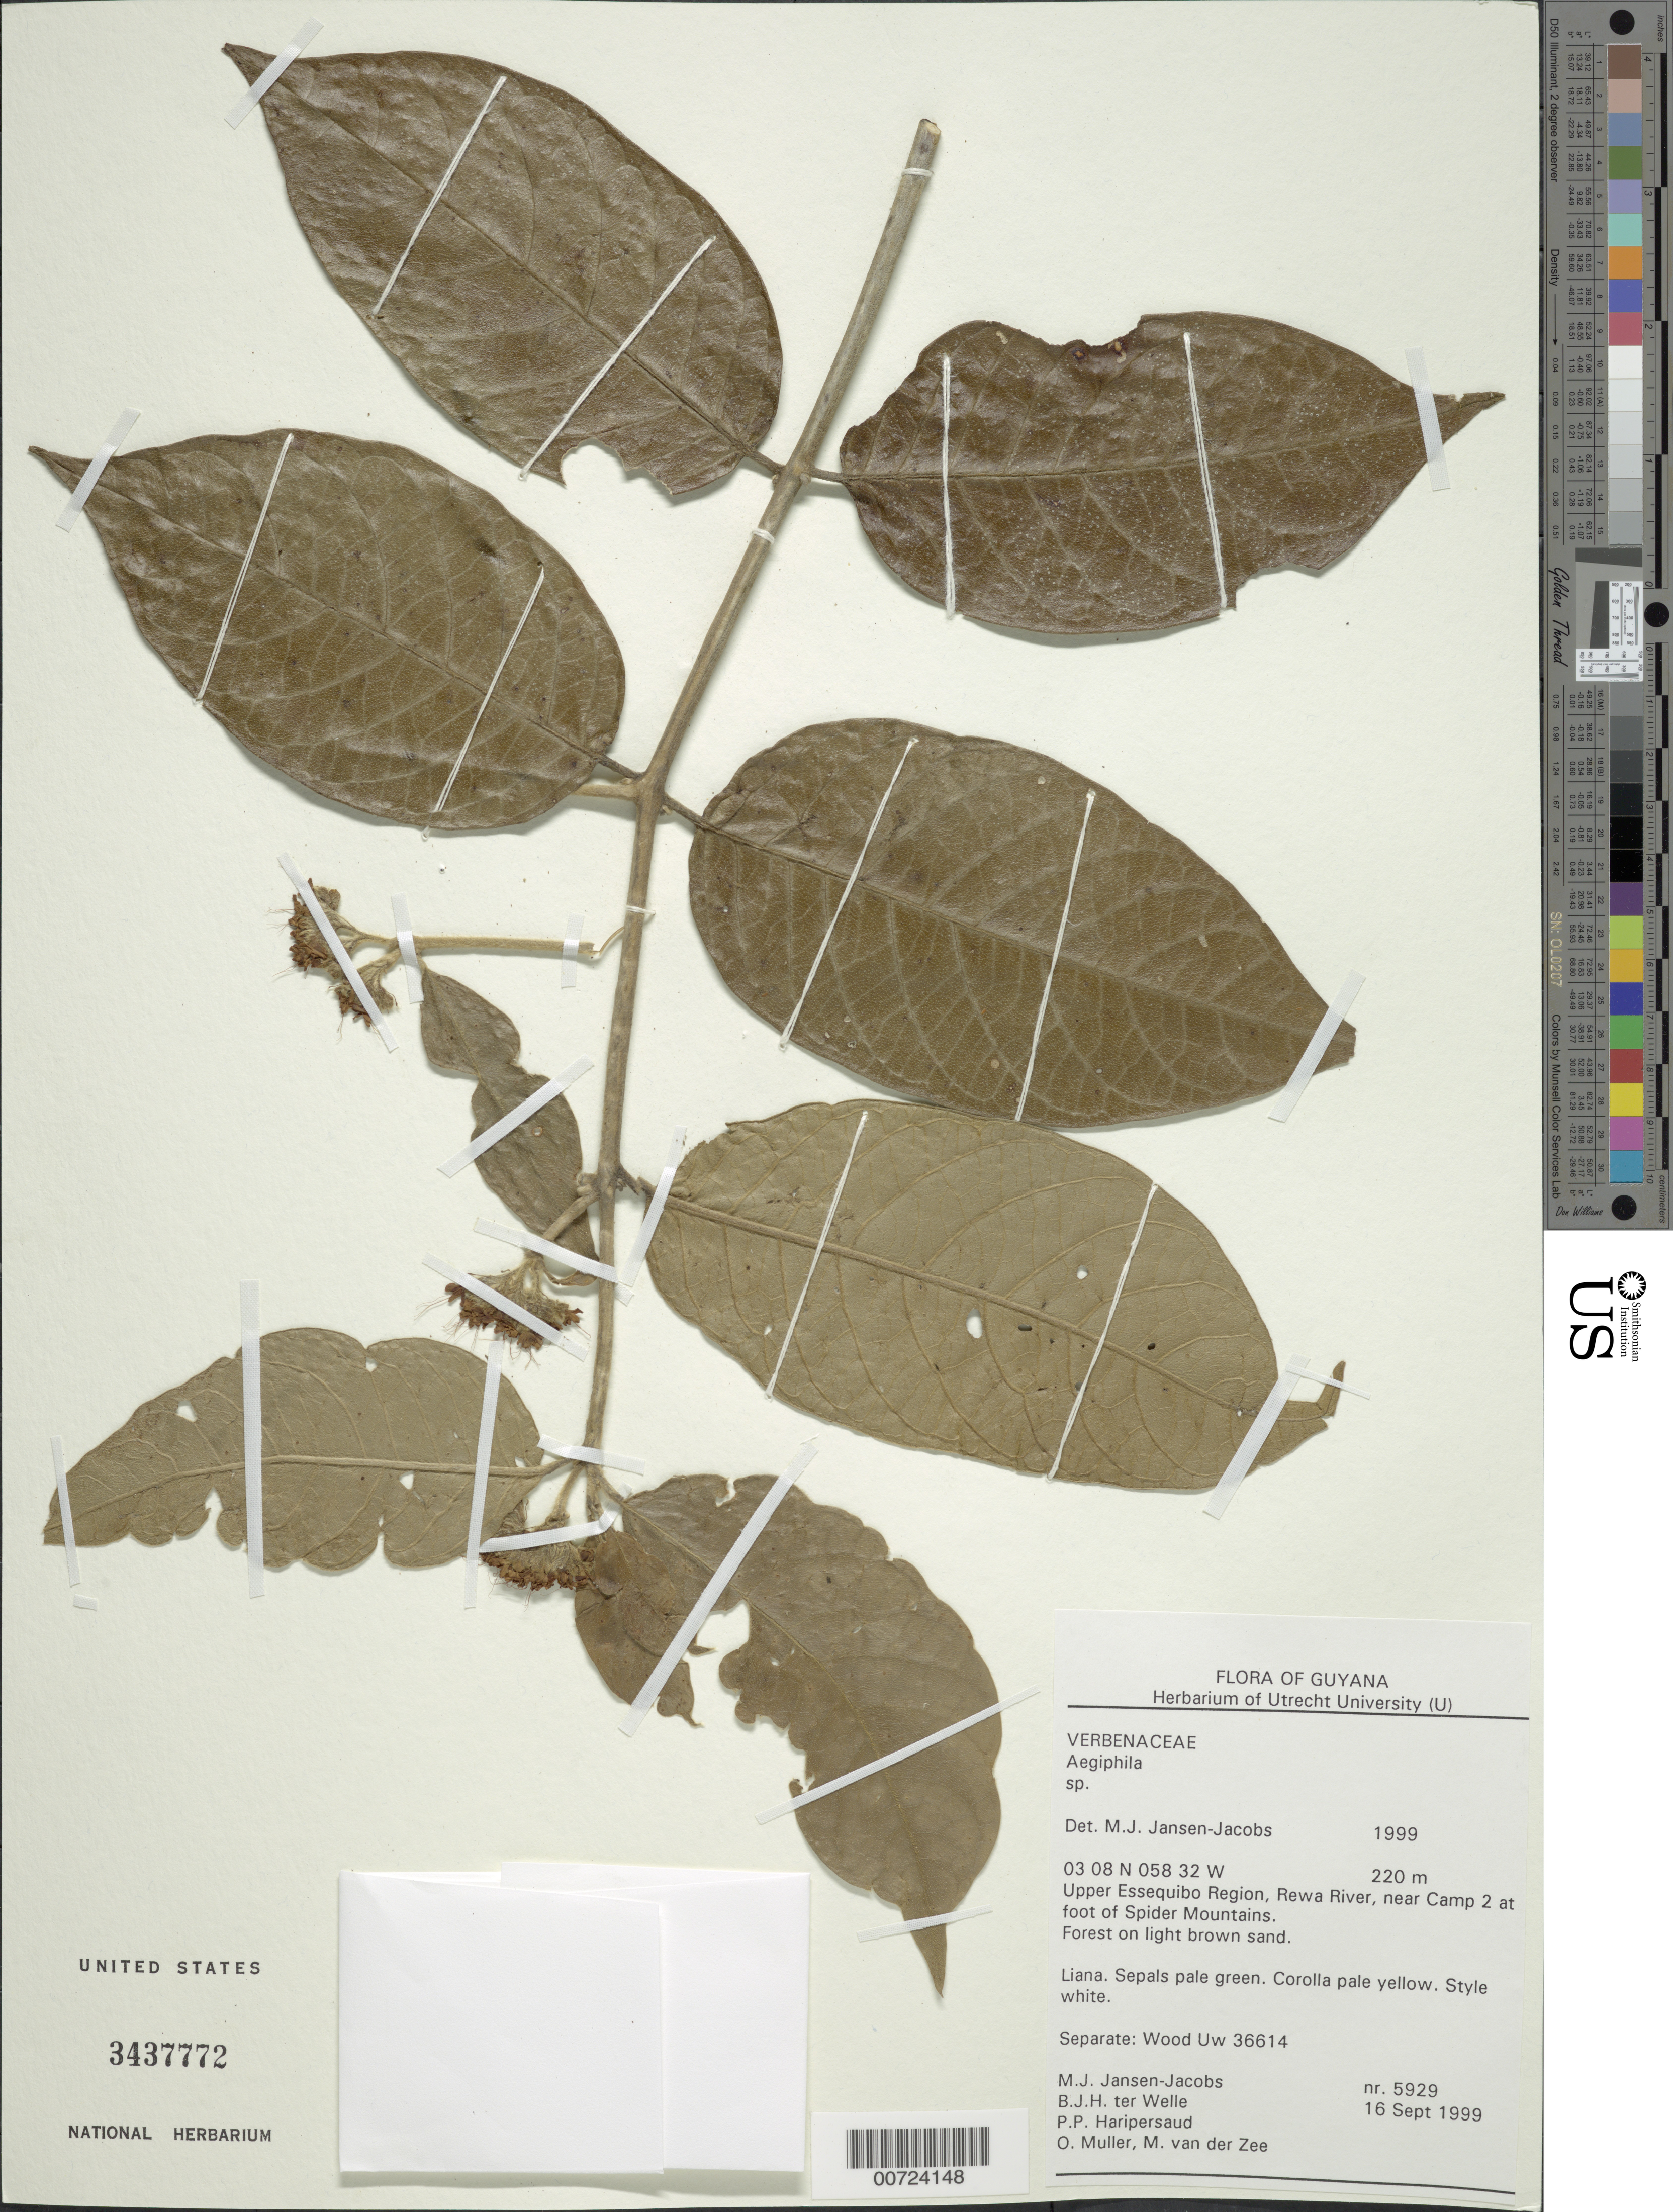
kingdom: Plantae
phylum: Tracheophyta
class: Magnoliopsida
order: Lamiales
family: Lamiaceae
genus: Aegiphila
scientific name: Aegiphila sp.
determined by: Jansen-Jacobs, M. J., (U), Nationaal Herbarium Nederland, Utrecht University branch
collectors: M. J. Jansen-Jacobs, B. Welle, P. Haripersaud, O. Muller & M. van der Zee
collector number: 5929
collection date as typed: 16-Sep-99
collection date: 1999-09-16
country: Guyana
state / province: U. Takutu-U. Essequibo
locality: Rewa River, at foot of Spider Mts., near camp 2, Upper Essequibo Region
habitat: Forest on light brown sand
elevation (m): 220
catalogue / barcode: US 3437772